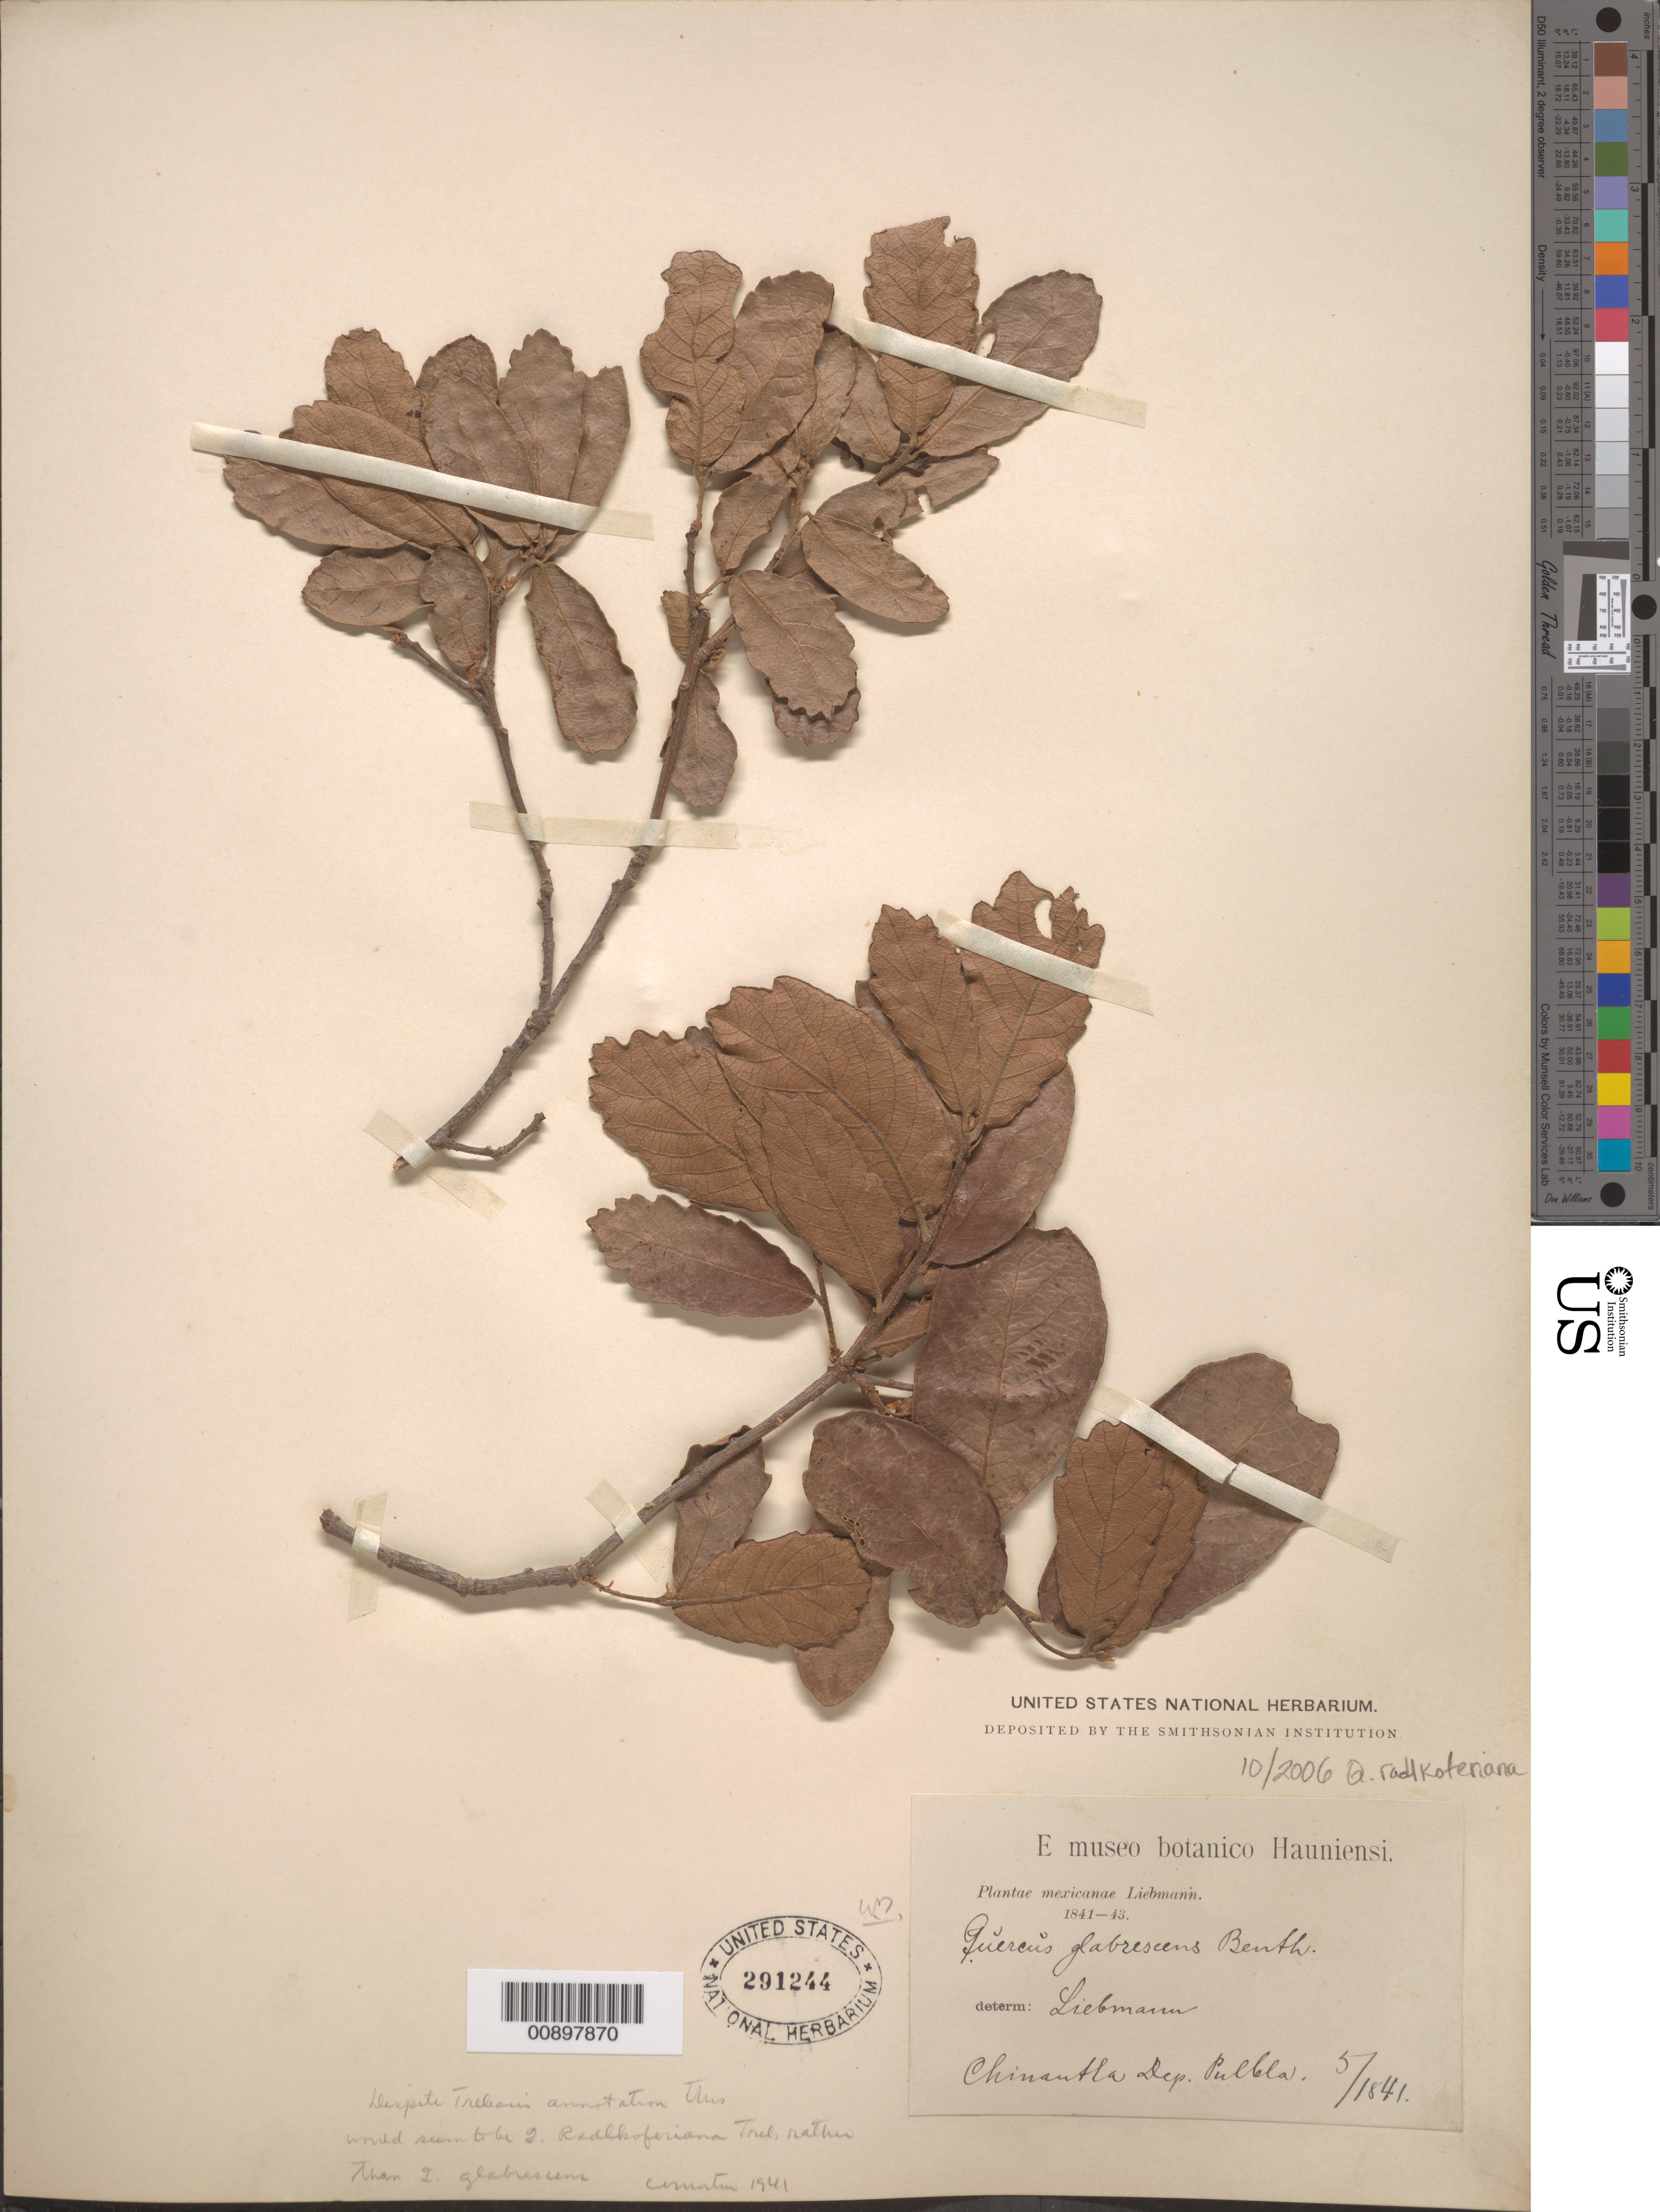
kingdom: Plantae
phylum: Tracheophyta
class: Magnoliopsida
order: Fagales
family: Fagaceae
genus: Quercus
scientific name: Quercus radlkoferiana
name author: Trel.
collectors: F. M. Liebmann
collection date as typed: May 1841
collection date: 1841-05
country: Mexico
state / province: Puebla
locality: Chinantla, Dep. Puebla.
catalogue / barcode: US 291244